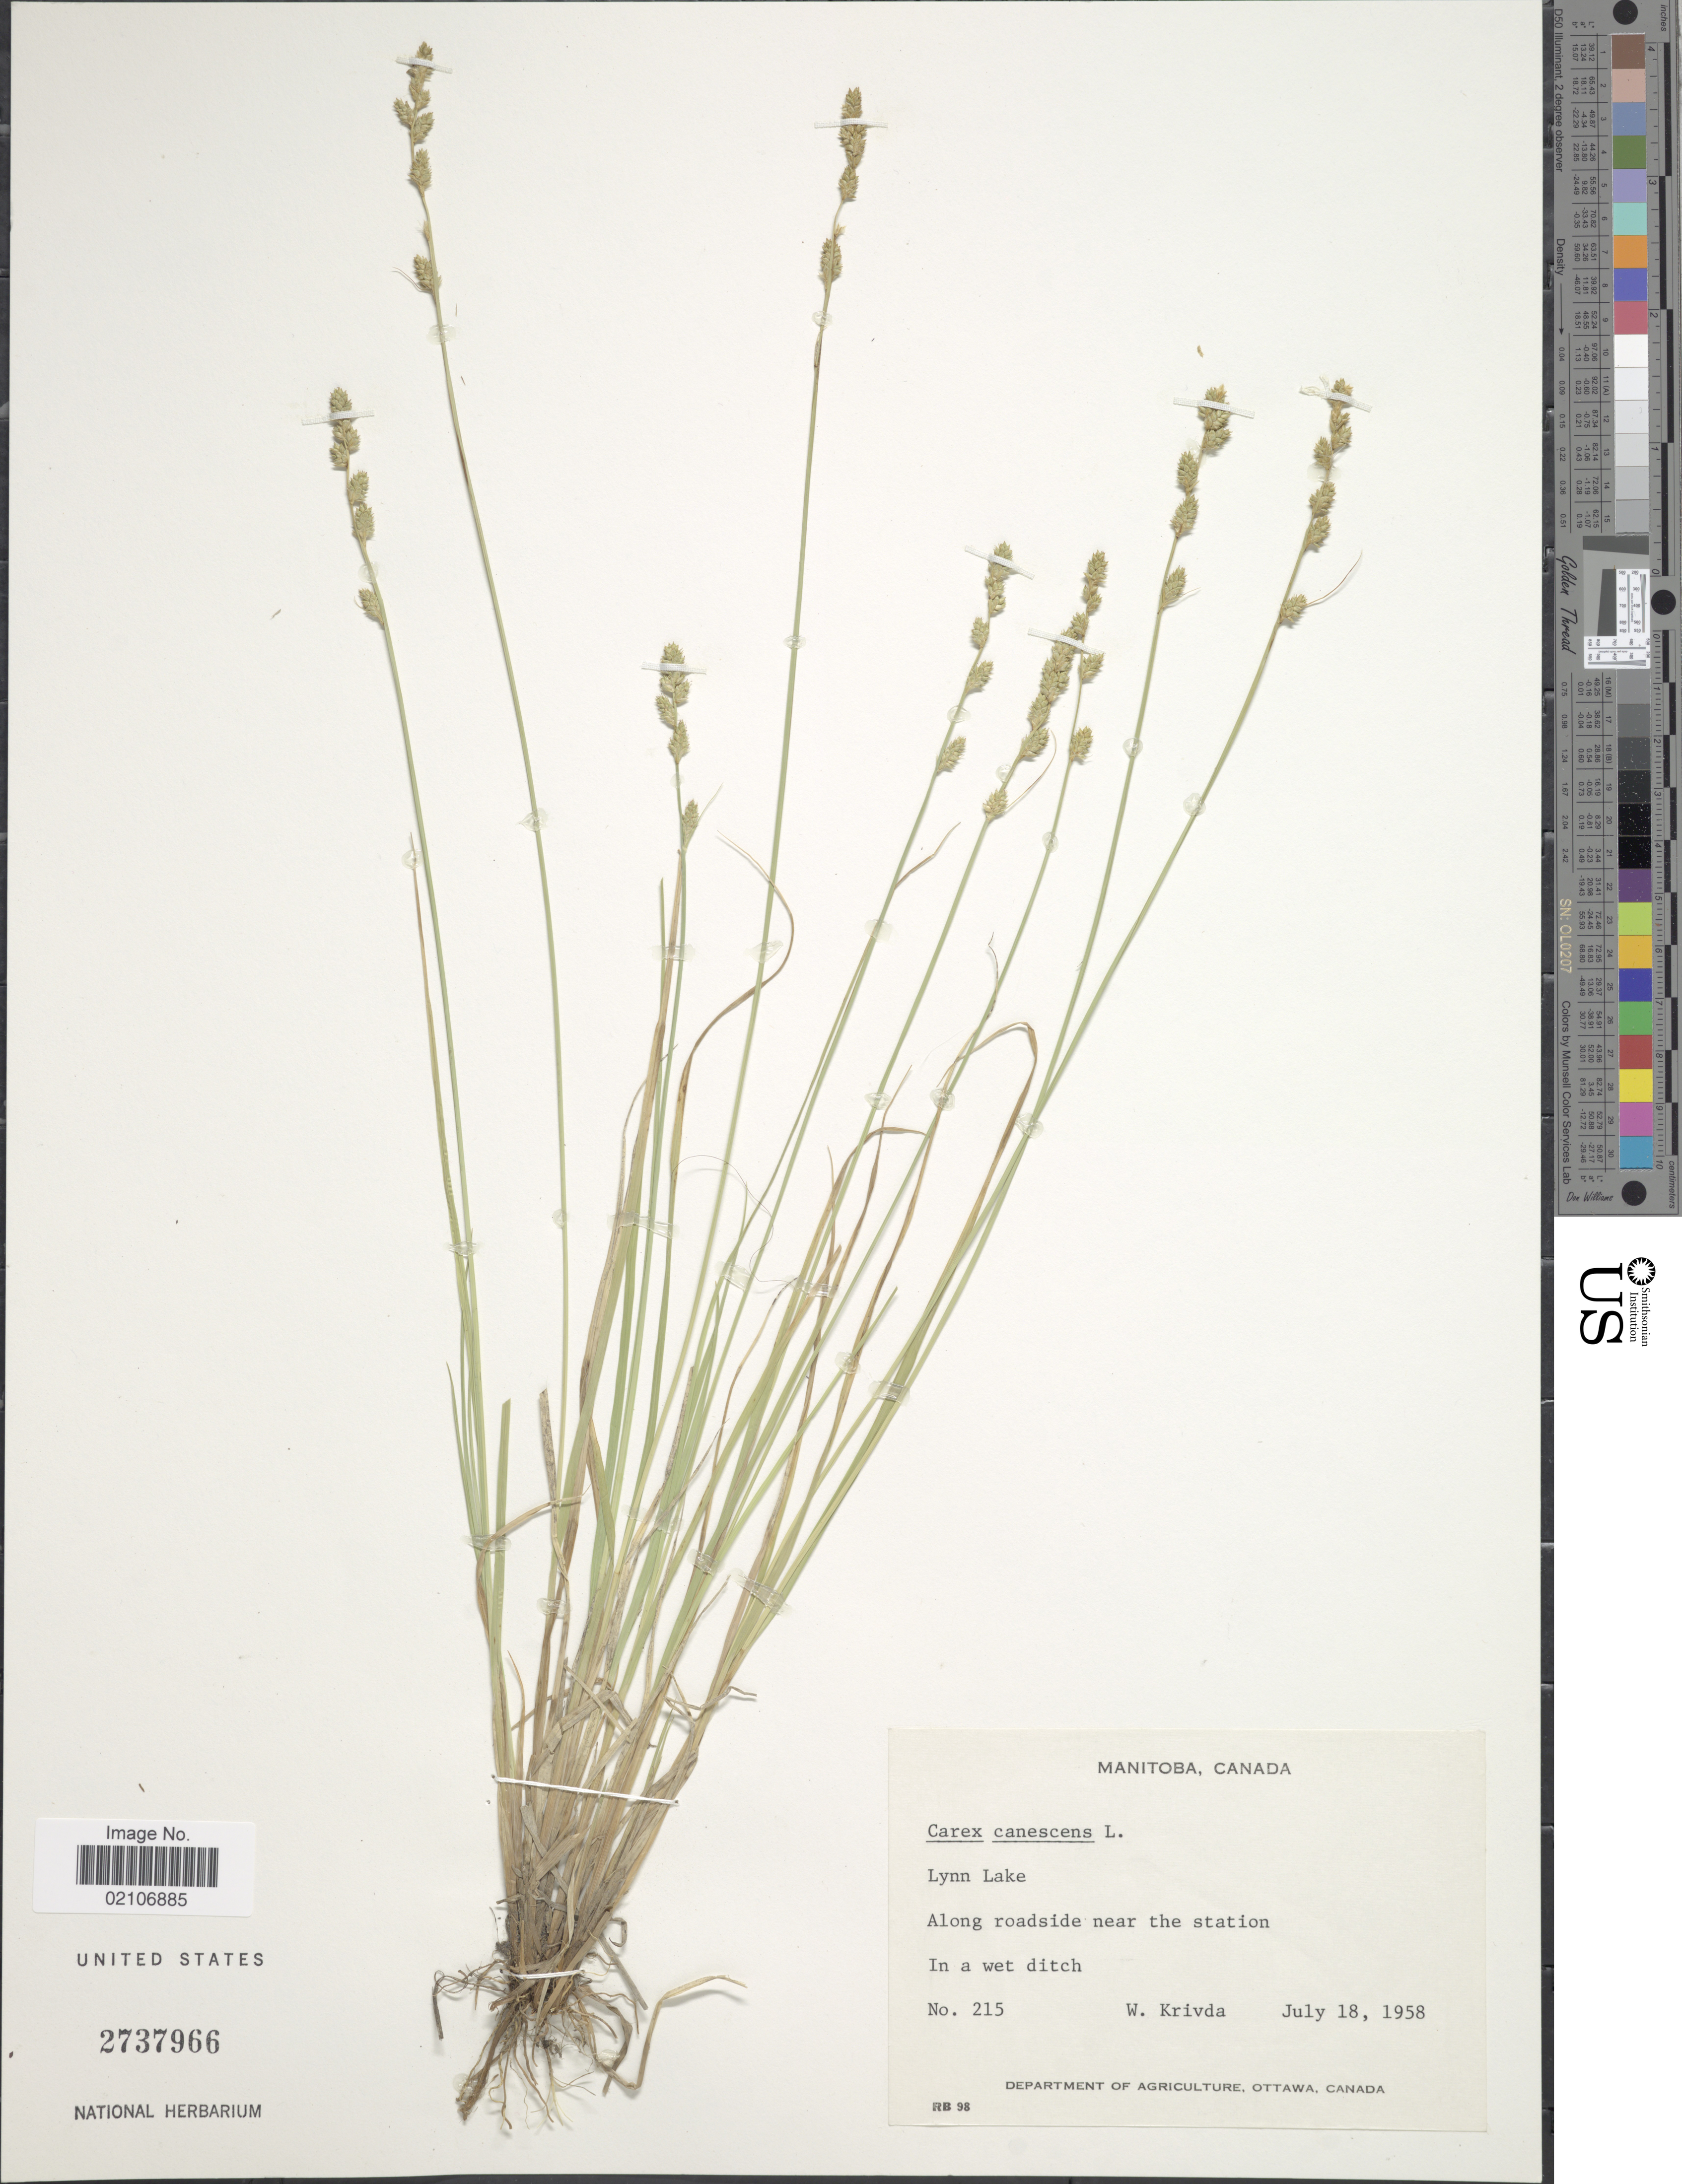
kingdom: Plantae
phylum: Tracheophyta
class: Liliopsida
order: Poales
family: Cyperaceae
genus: Carex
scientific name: Carex canescens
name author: L.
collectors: W. Krivda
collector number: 215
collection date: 1958-07-18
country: Canada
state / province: Manitoba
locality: Manitoba. Along roadside near the station.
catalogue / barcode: US 2737966